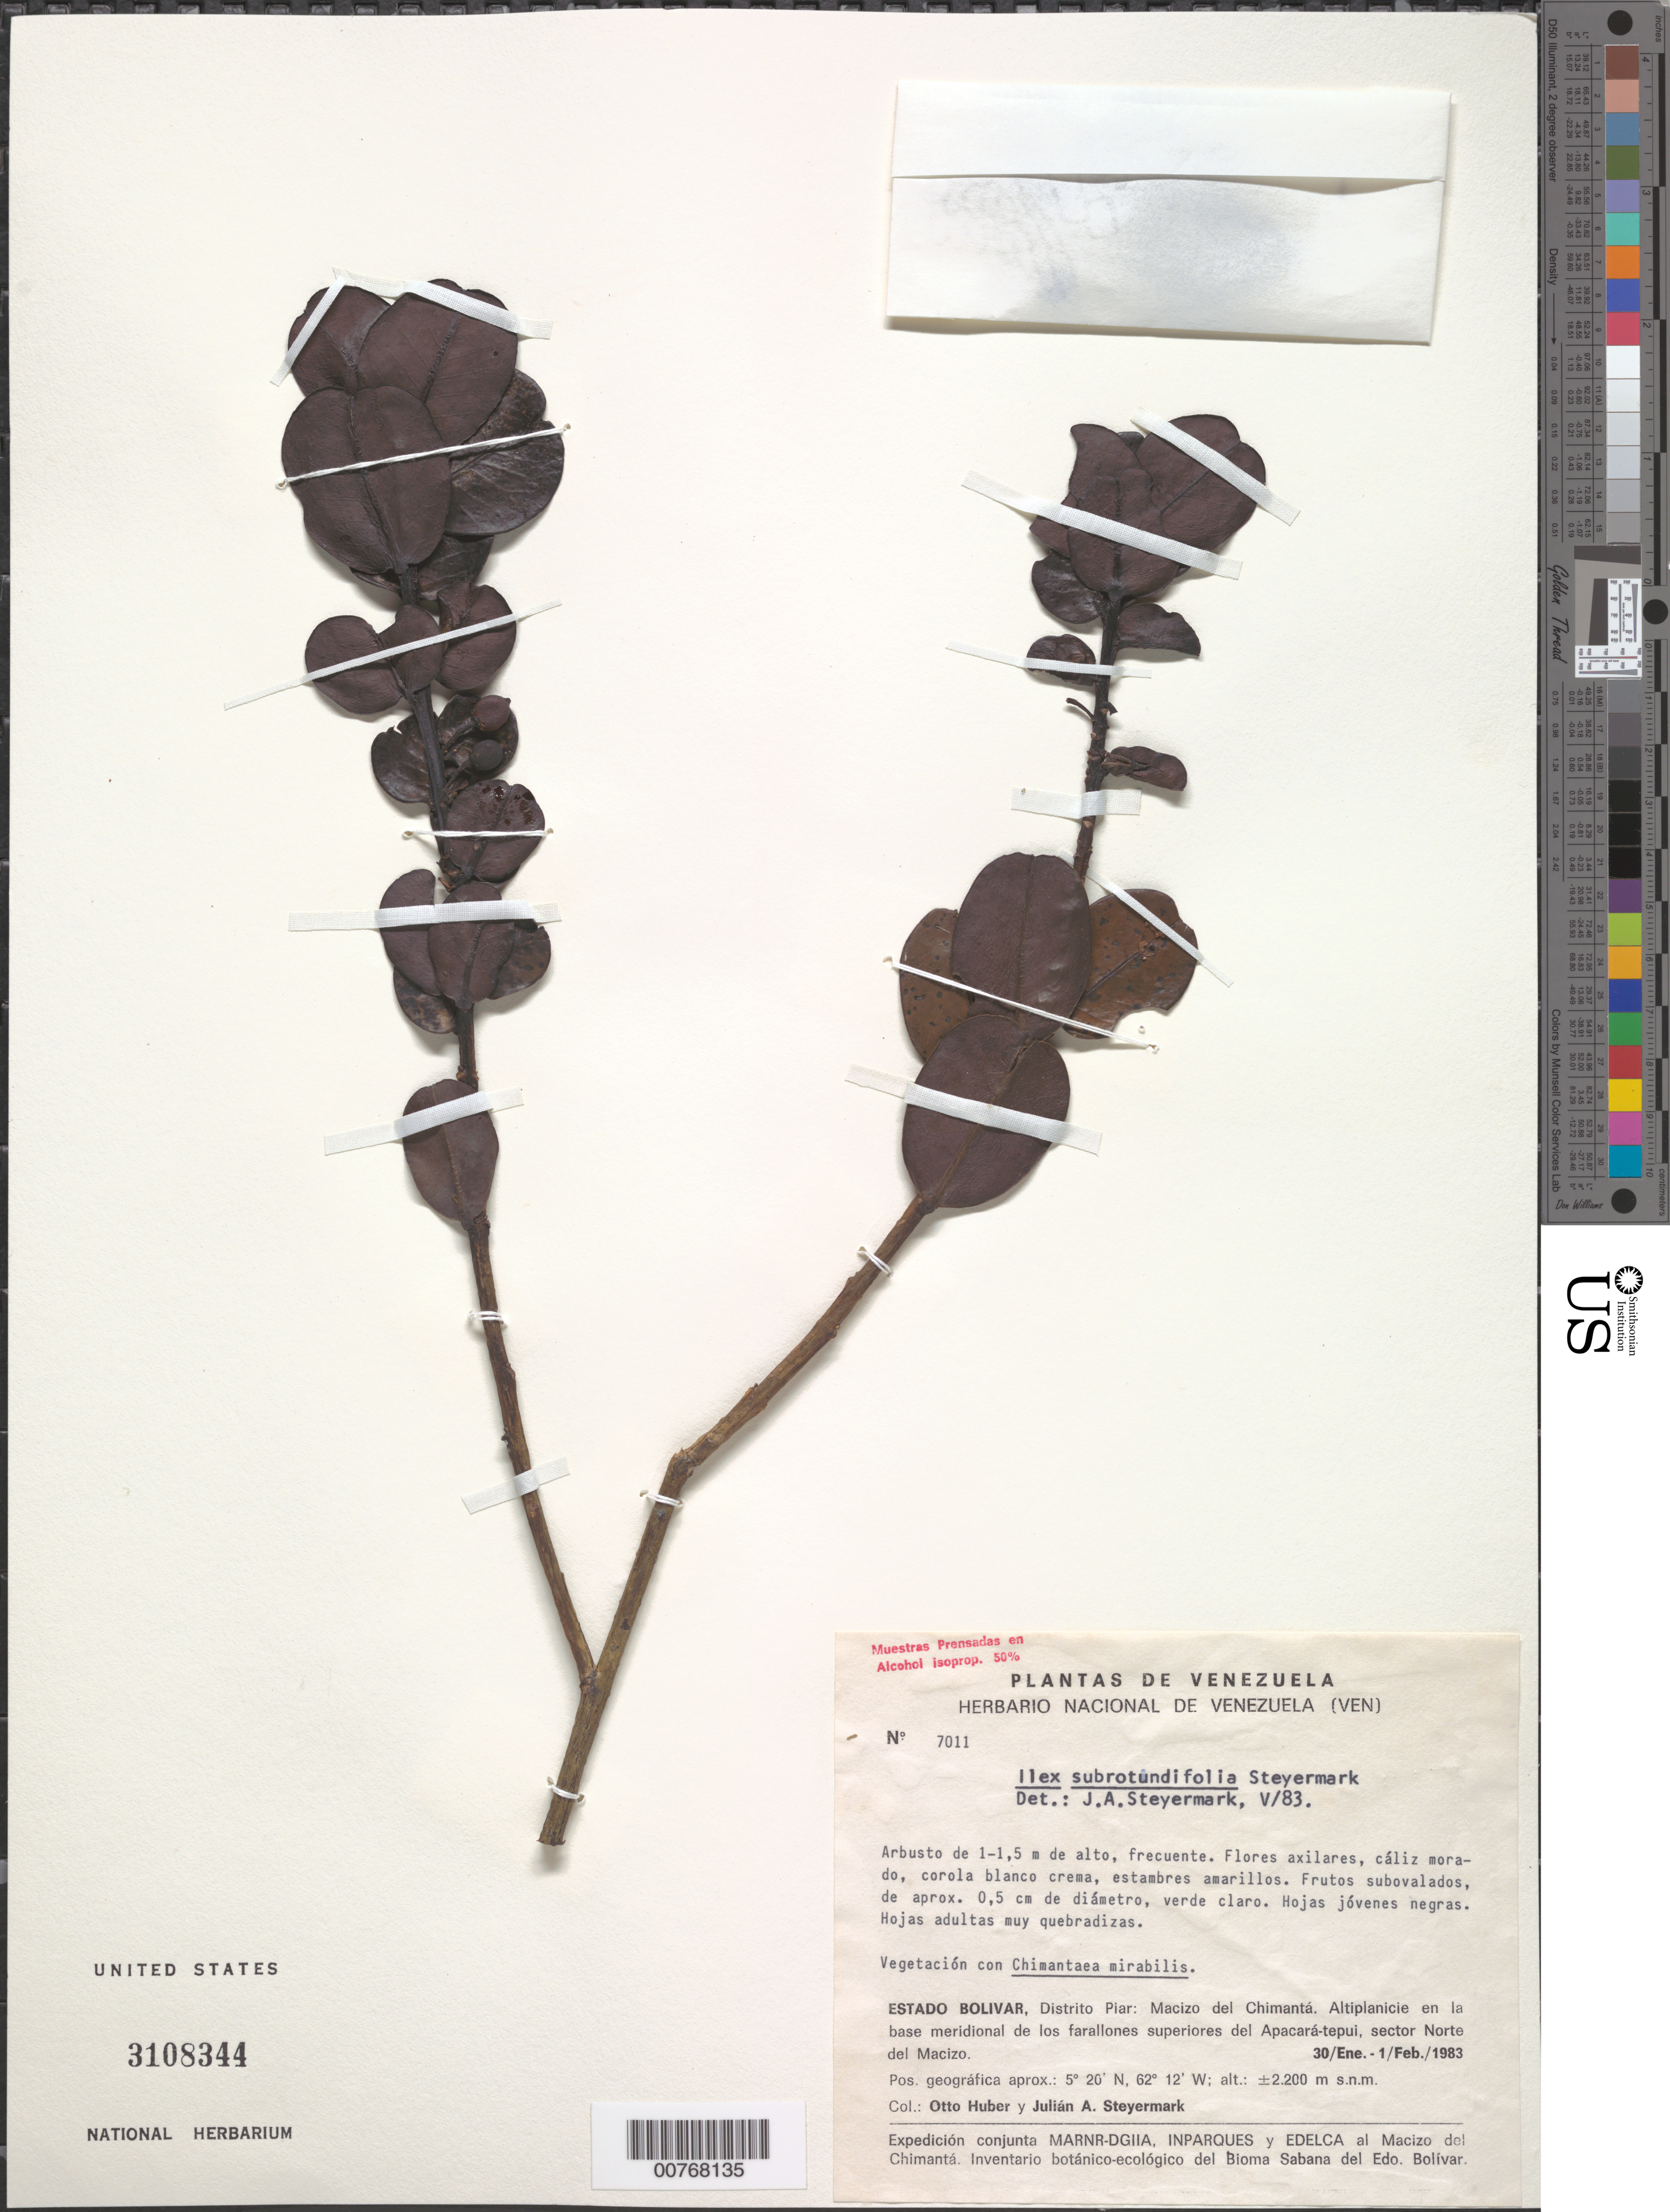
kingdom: Plantae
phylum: Tracheophyta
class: Magnoliopsida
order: Aquifoliales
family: Aquifoliaceae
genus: Ilex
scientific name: Ilex subrotundifolia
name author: Steyerm.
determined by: Steyermark, Julian A., (VEN)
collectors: O. Huber & J. Steyermark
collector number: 7011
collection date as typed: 30-Jan-83 to 1-Feb-84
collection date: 1983-01-30/1984-02-01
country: Venezuela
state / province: Bolívar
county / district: Piar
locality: Macizo del Chimantá, altiplanicie en la base meridional de los farallones superíores del Apácara-tepuí, sector Norte del Macizo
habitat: Vegetation associated with Chimantaea mirabilis (Asteraceae)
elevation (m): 2200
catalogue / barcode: US 3108344